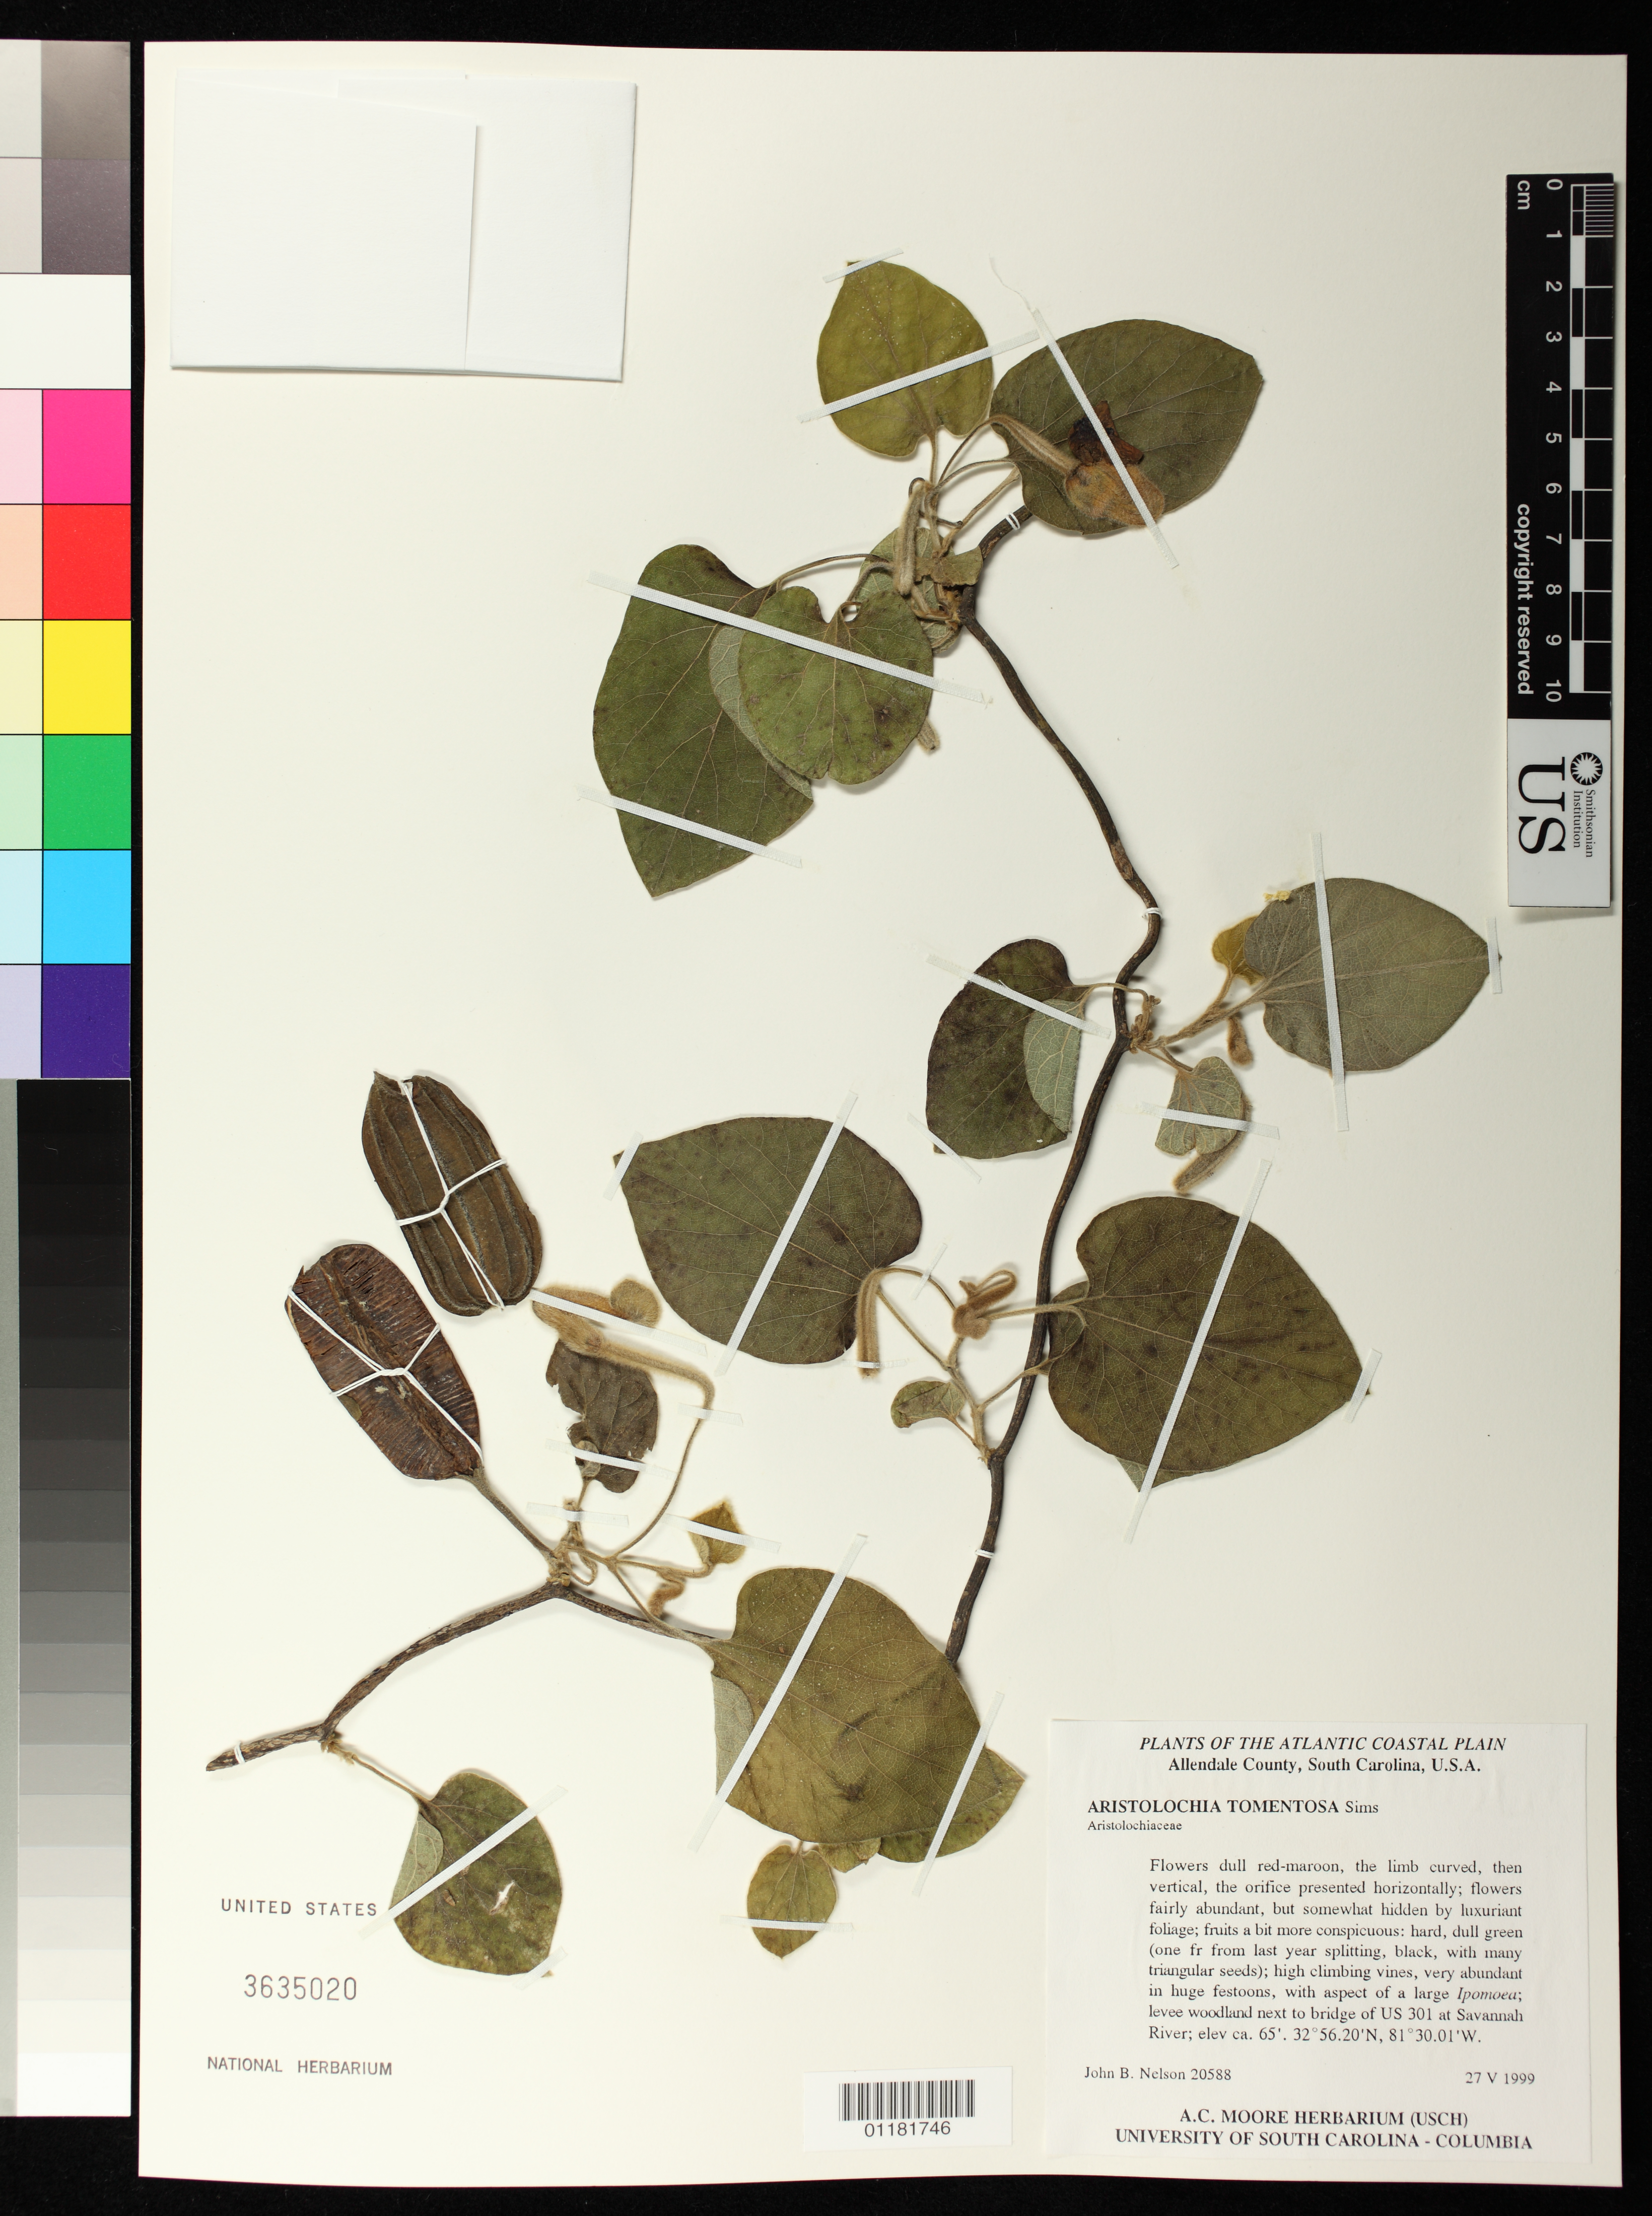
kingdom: Plantae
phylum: Tracheophyta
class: Magnoliopsida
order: Piperales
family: Aristolochiaceae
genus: Aristolochia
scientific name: Aristolochia tomentosa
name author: Sims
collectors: J. Nelson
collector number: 20588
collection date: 1999-05-27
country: United States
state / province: South Carolina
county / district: Allendale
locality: levee woodland next to bridge of US 301 at Savannah River Allendale County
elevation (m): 20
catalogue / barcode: US 3635020